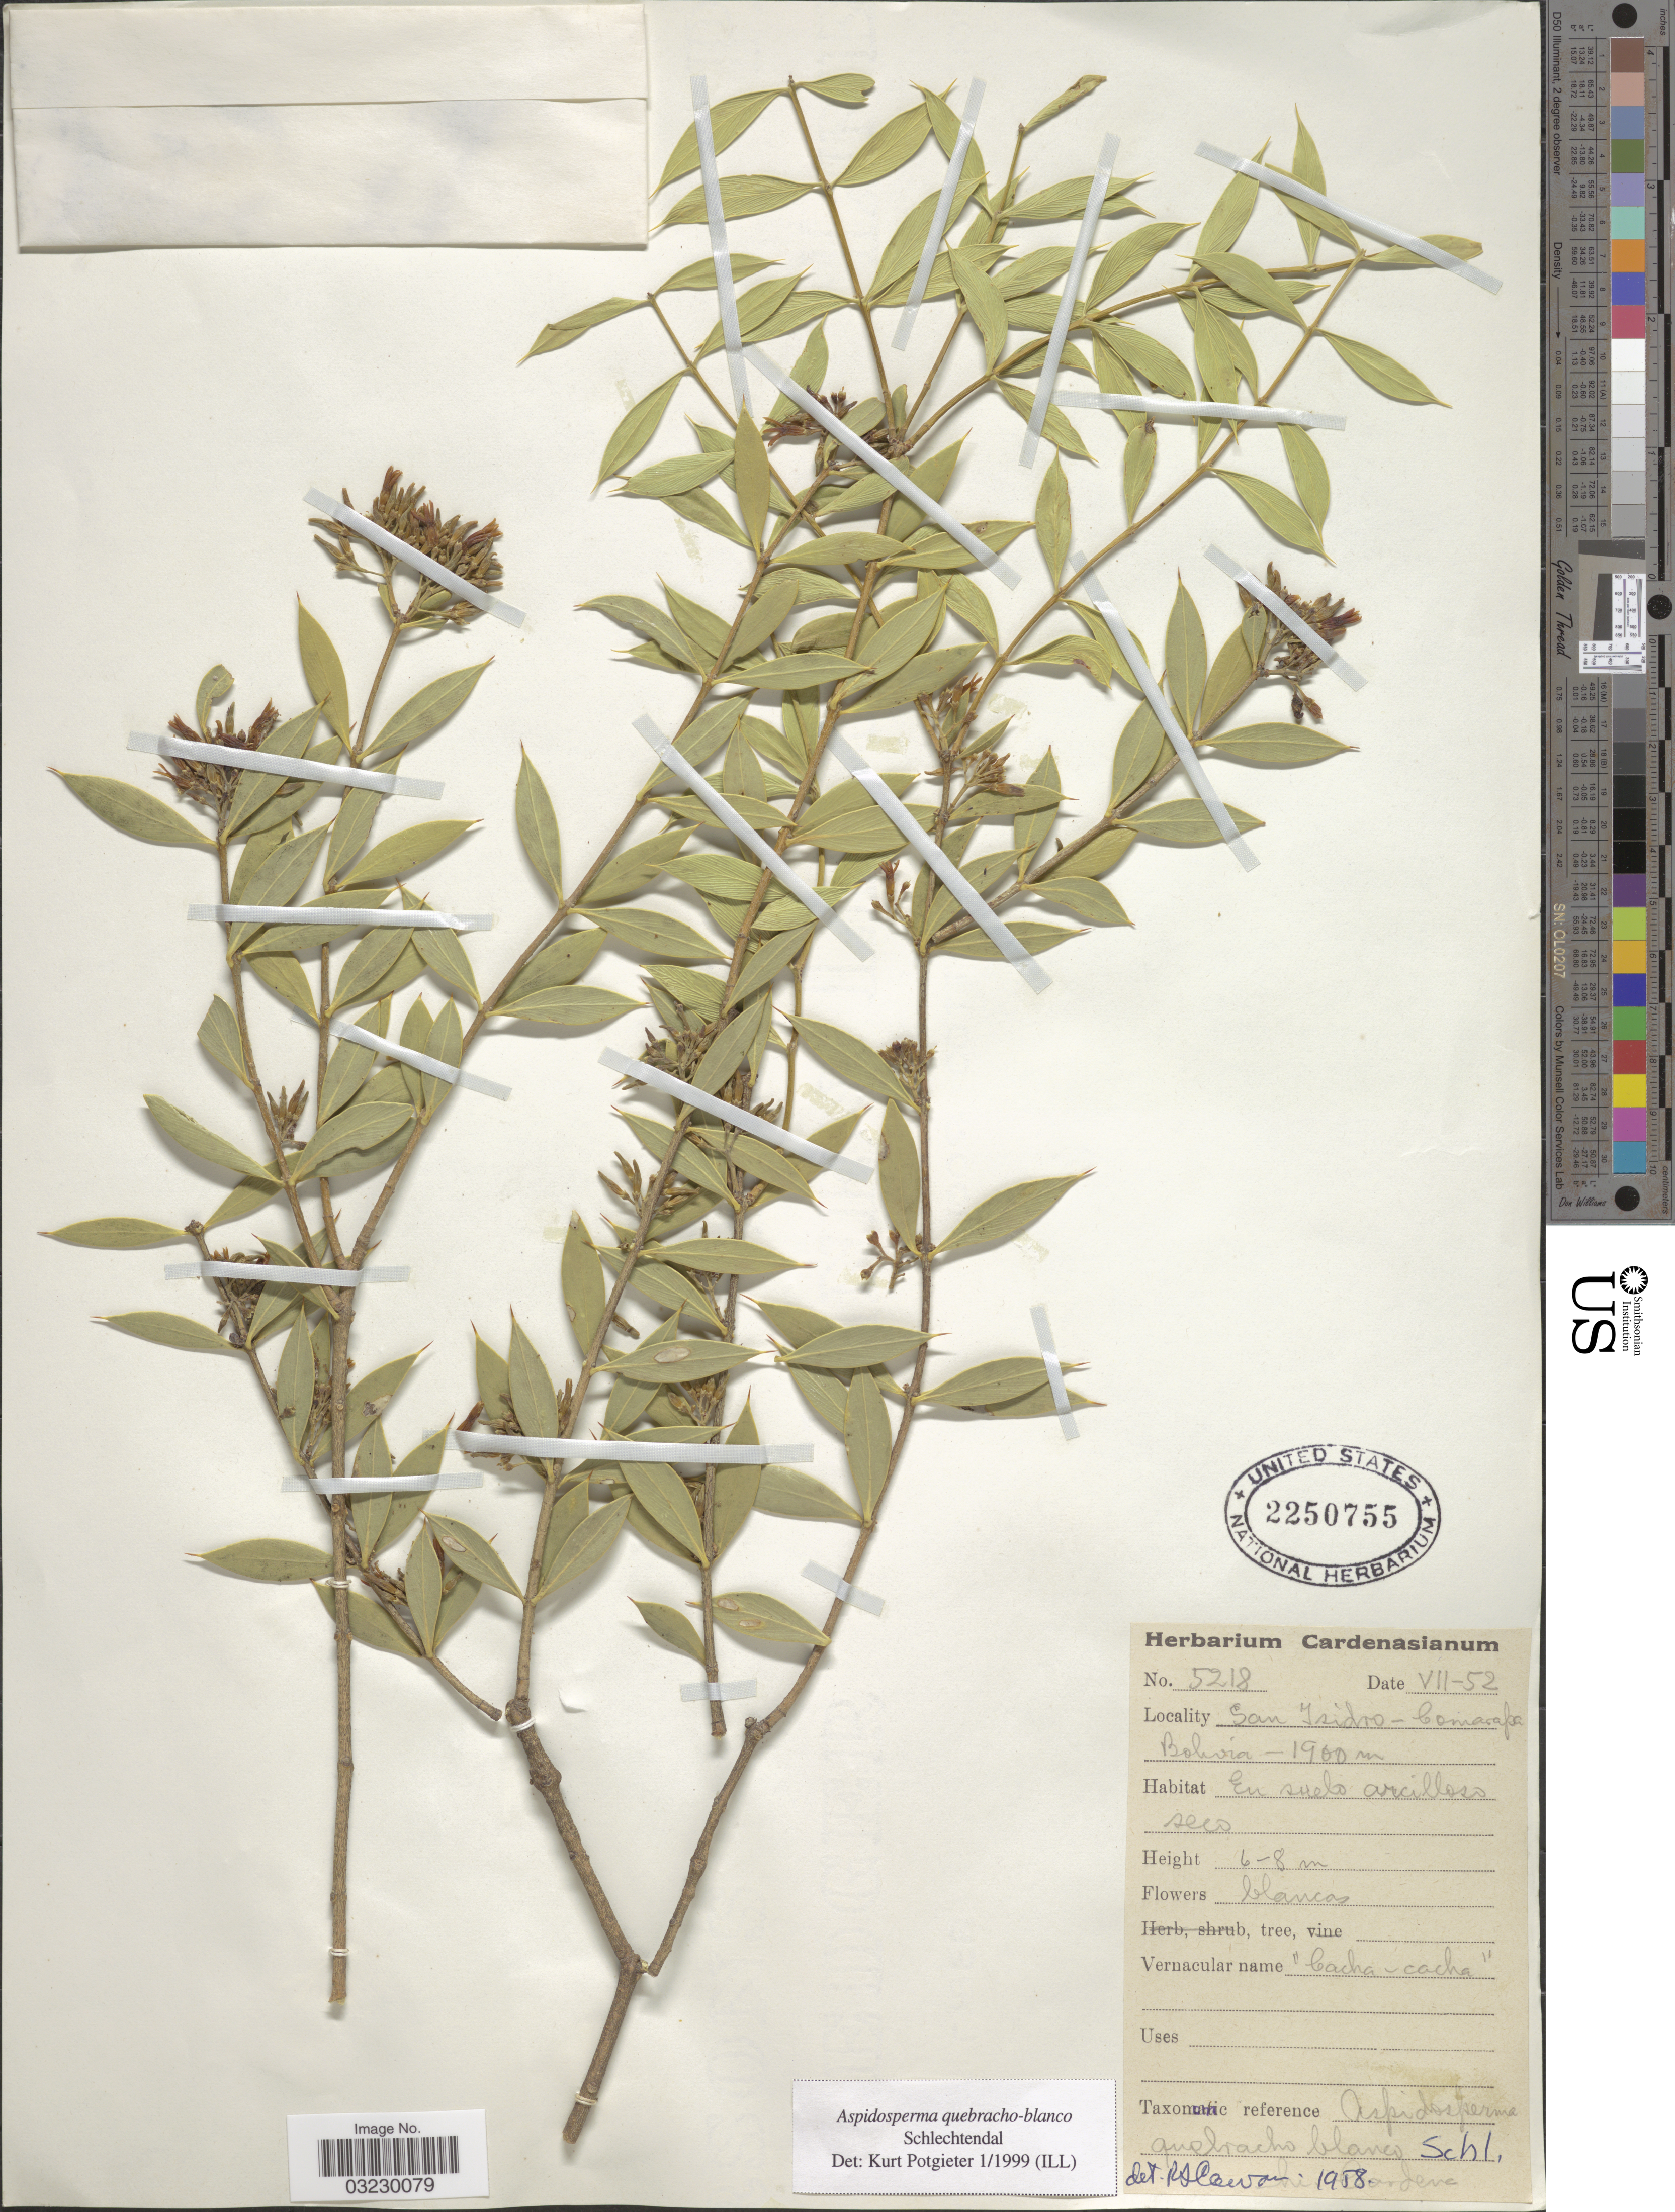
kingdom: Plantae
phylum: Tracheophyta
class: Magnoliopsida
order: Gentianales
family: Apocynaceae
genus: Aspidosperma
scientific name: Aspidosperma quebracho-blanco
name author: Schltdl.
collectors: M. Cárdenas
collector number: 5218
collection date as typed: Transcribed d/m/y: /7/52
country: Bolivia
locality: San Isidro-Comarapa.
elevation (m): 1900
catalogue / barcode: US 2250755